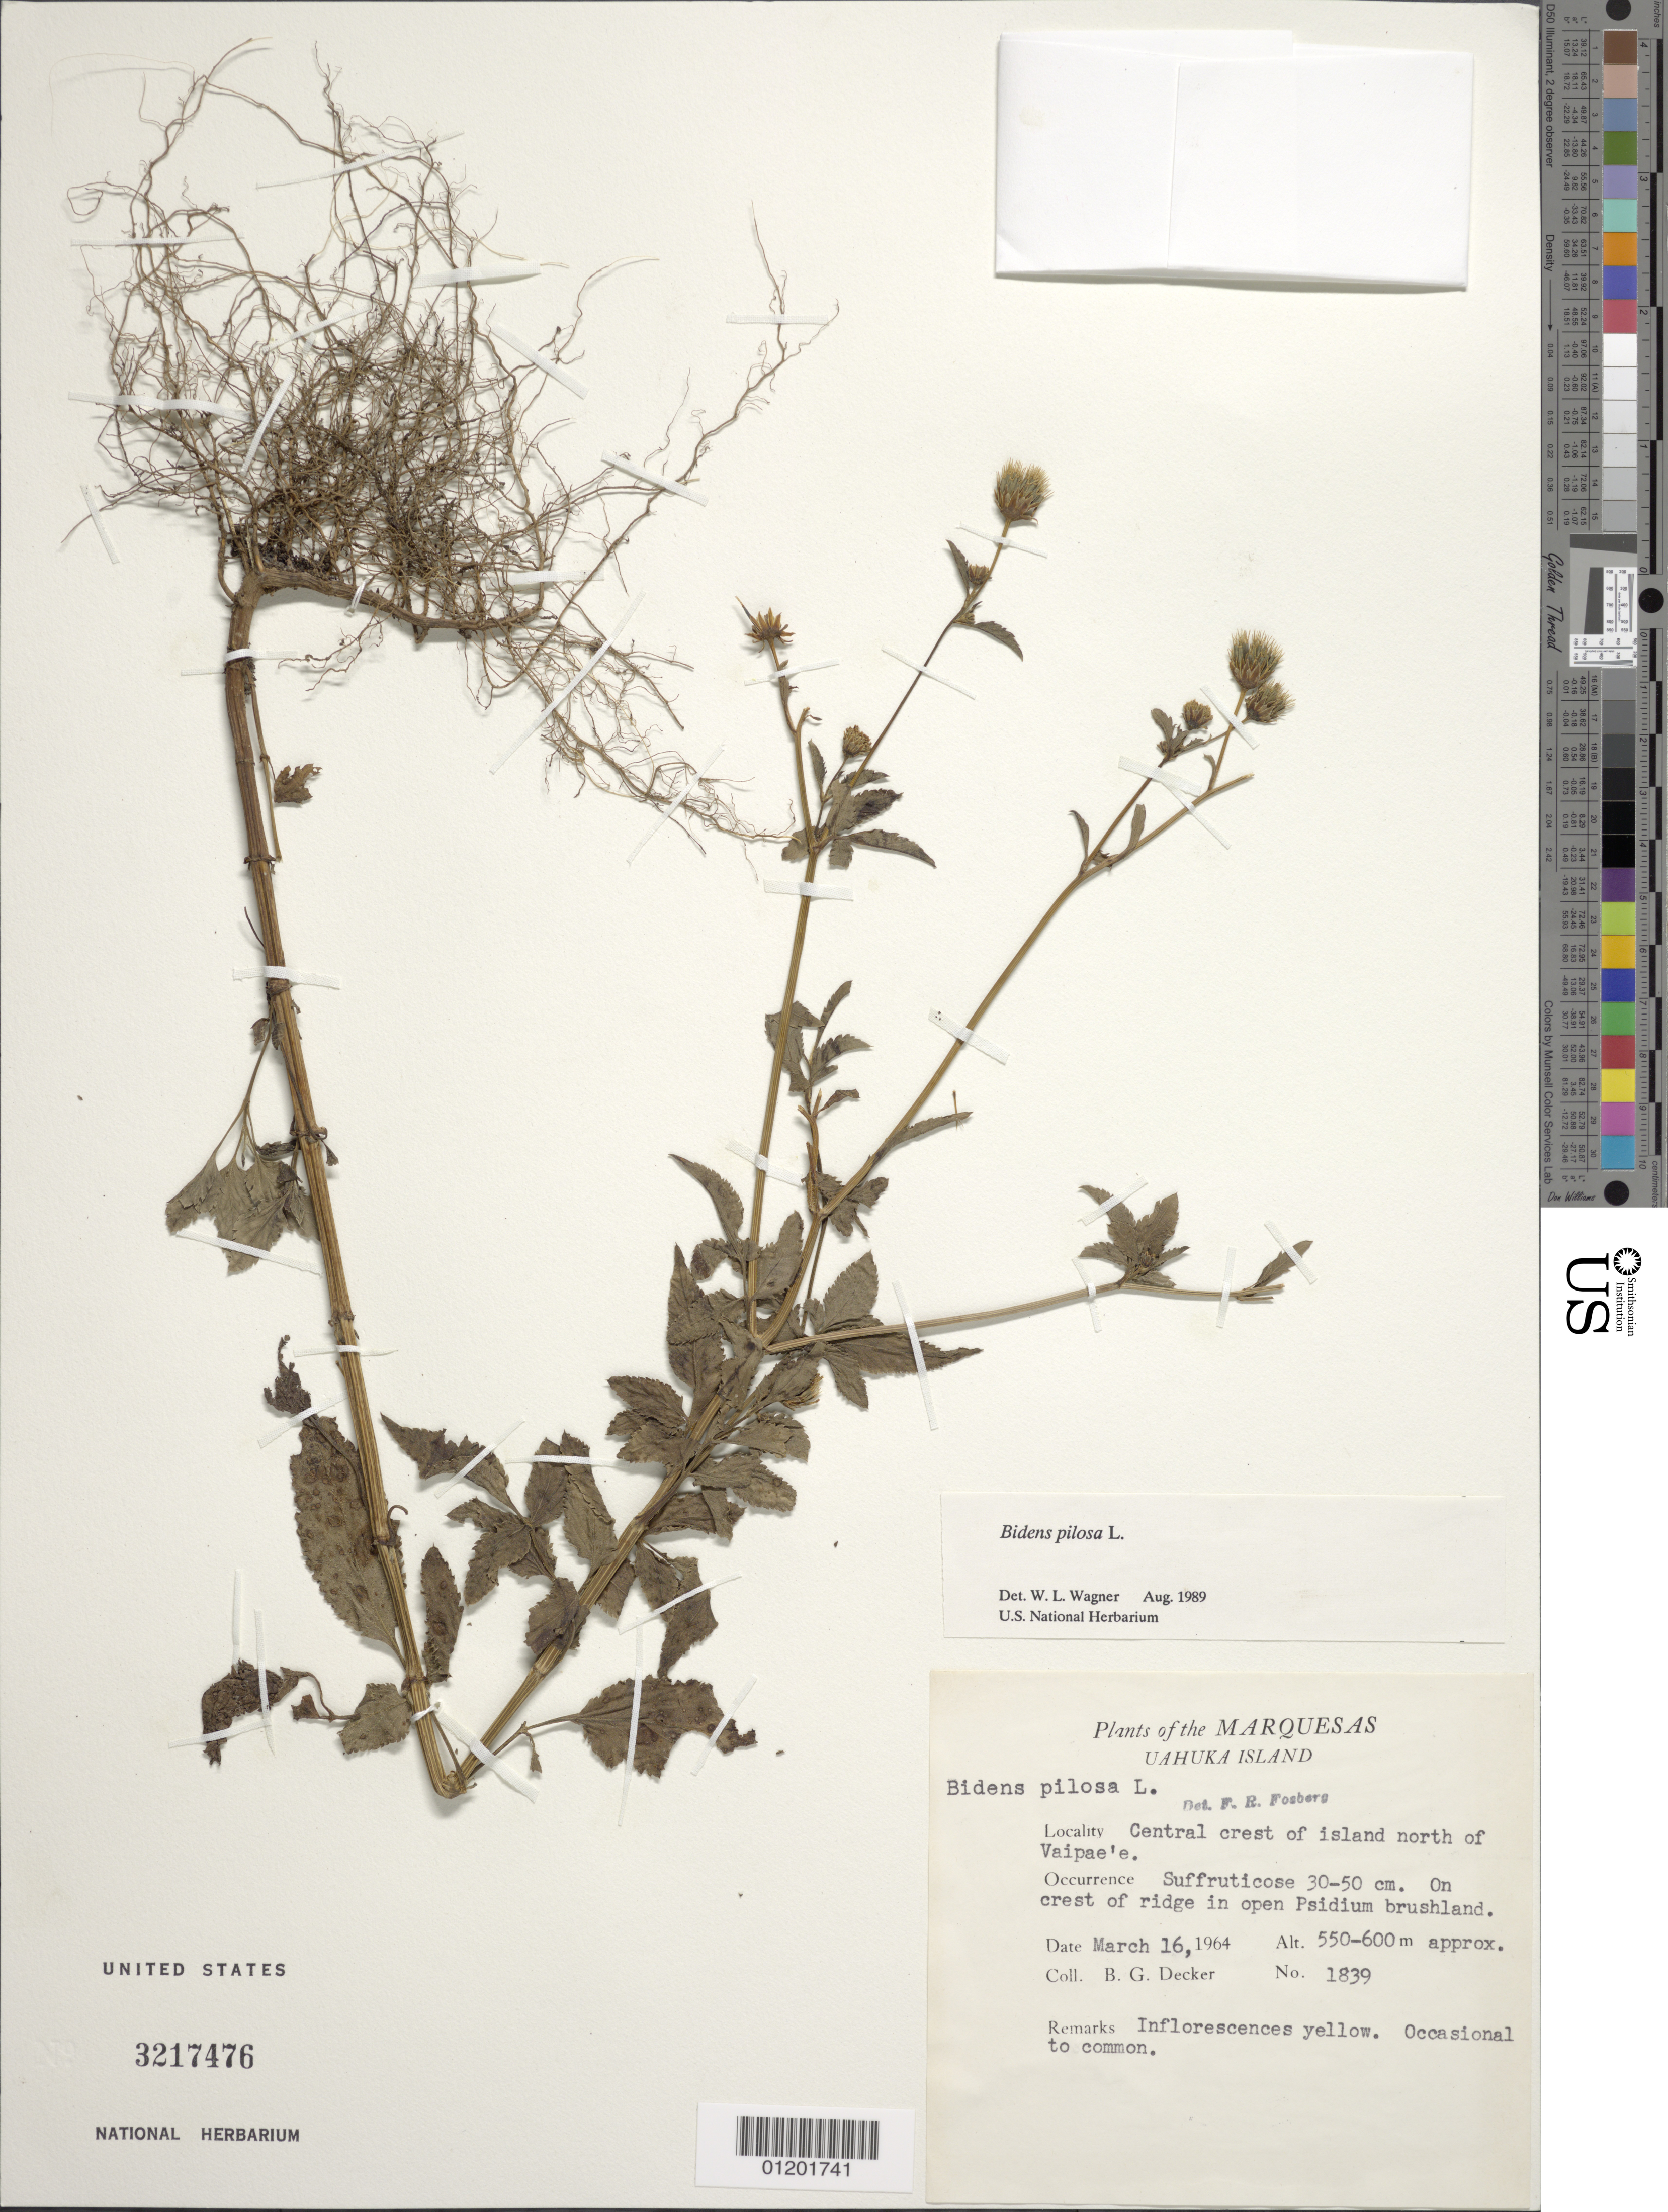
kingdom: Plantae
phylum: Tracheophyta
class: Magnoliopsida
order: Asterales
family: Asteraceae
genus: Bidens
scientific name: Bidens pilosa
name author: L.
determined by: Wagner, W. L., (BOT), Smithsonian Institution - National Museum of Natural History (UNITED STATES)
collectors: B. G. Decker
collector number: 1839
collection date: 1964-03-16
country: French Polynesia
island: Ua Huka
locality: central crest of island N of Vaipae'e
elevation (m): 550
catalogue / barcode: US 3217476